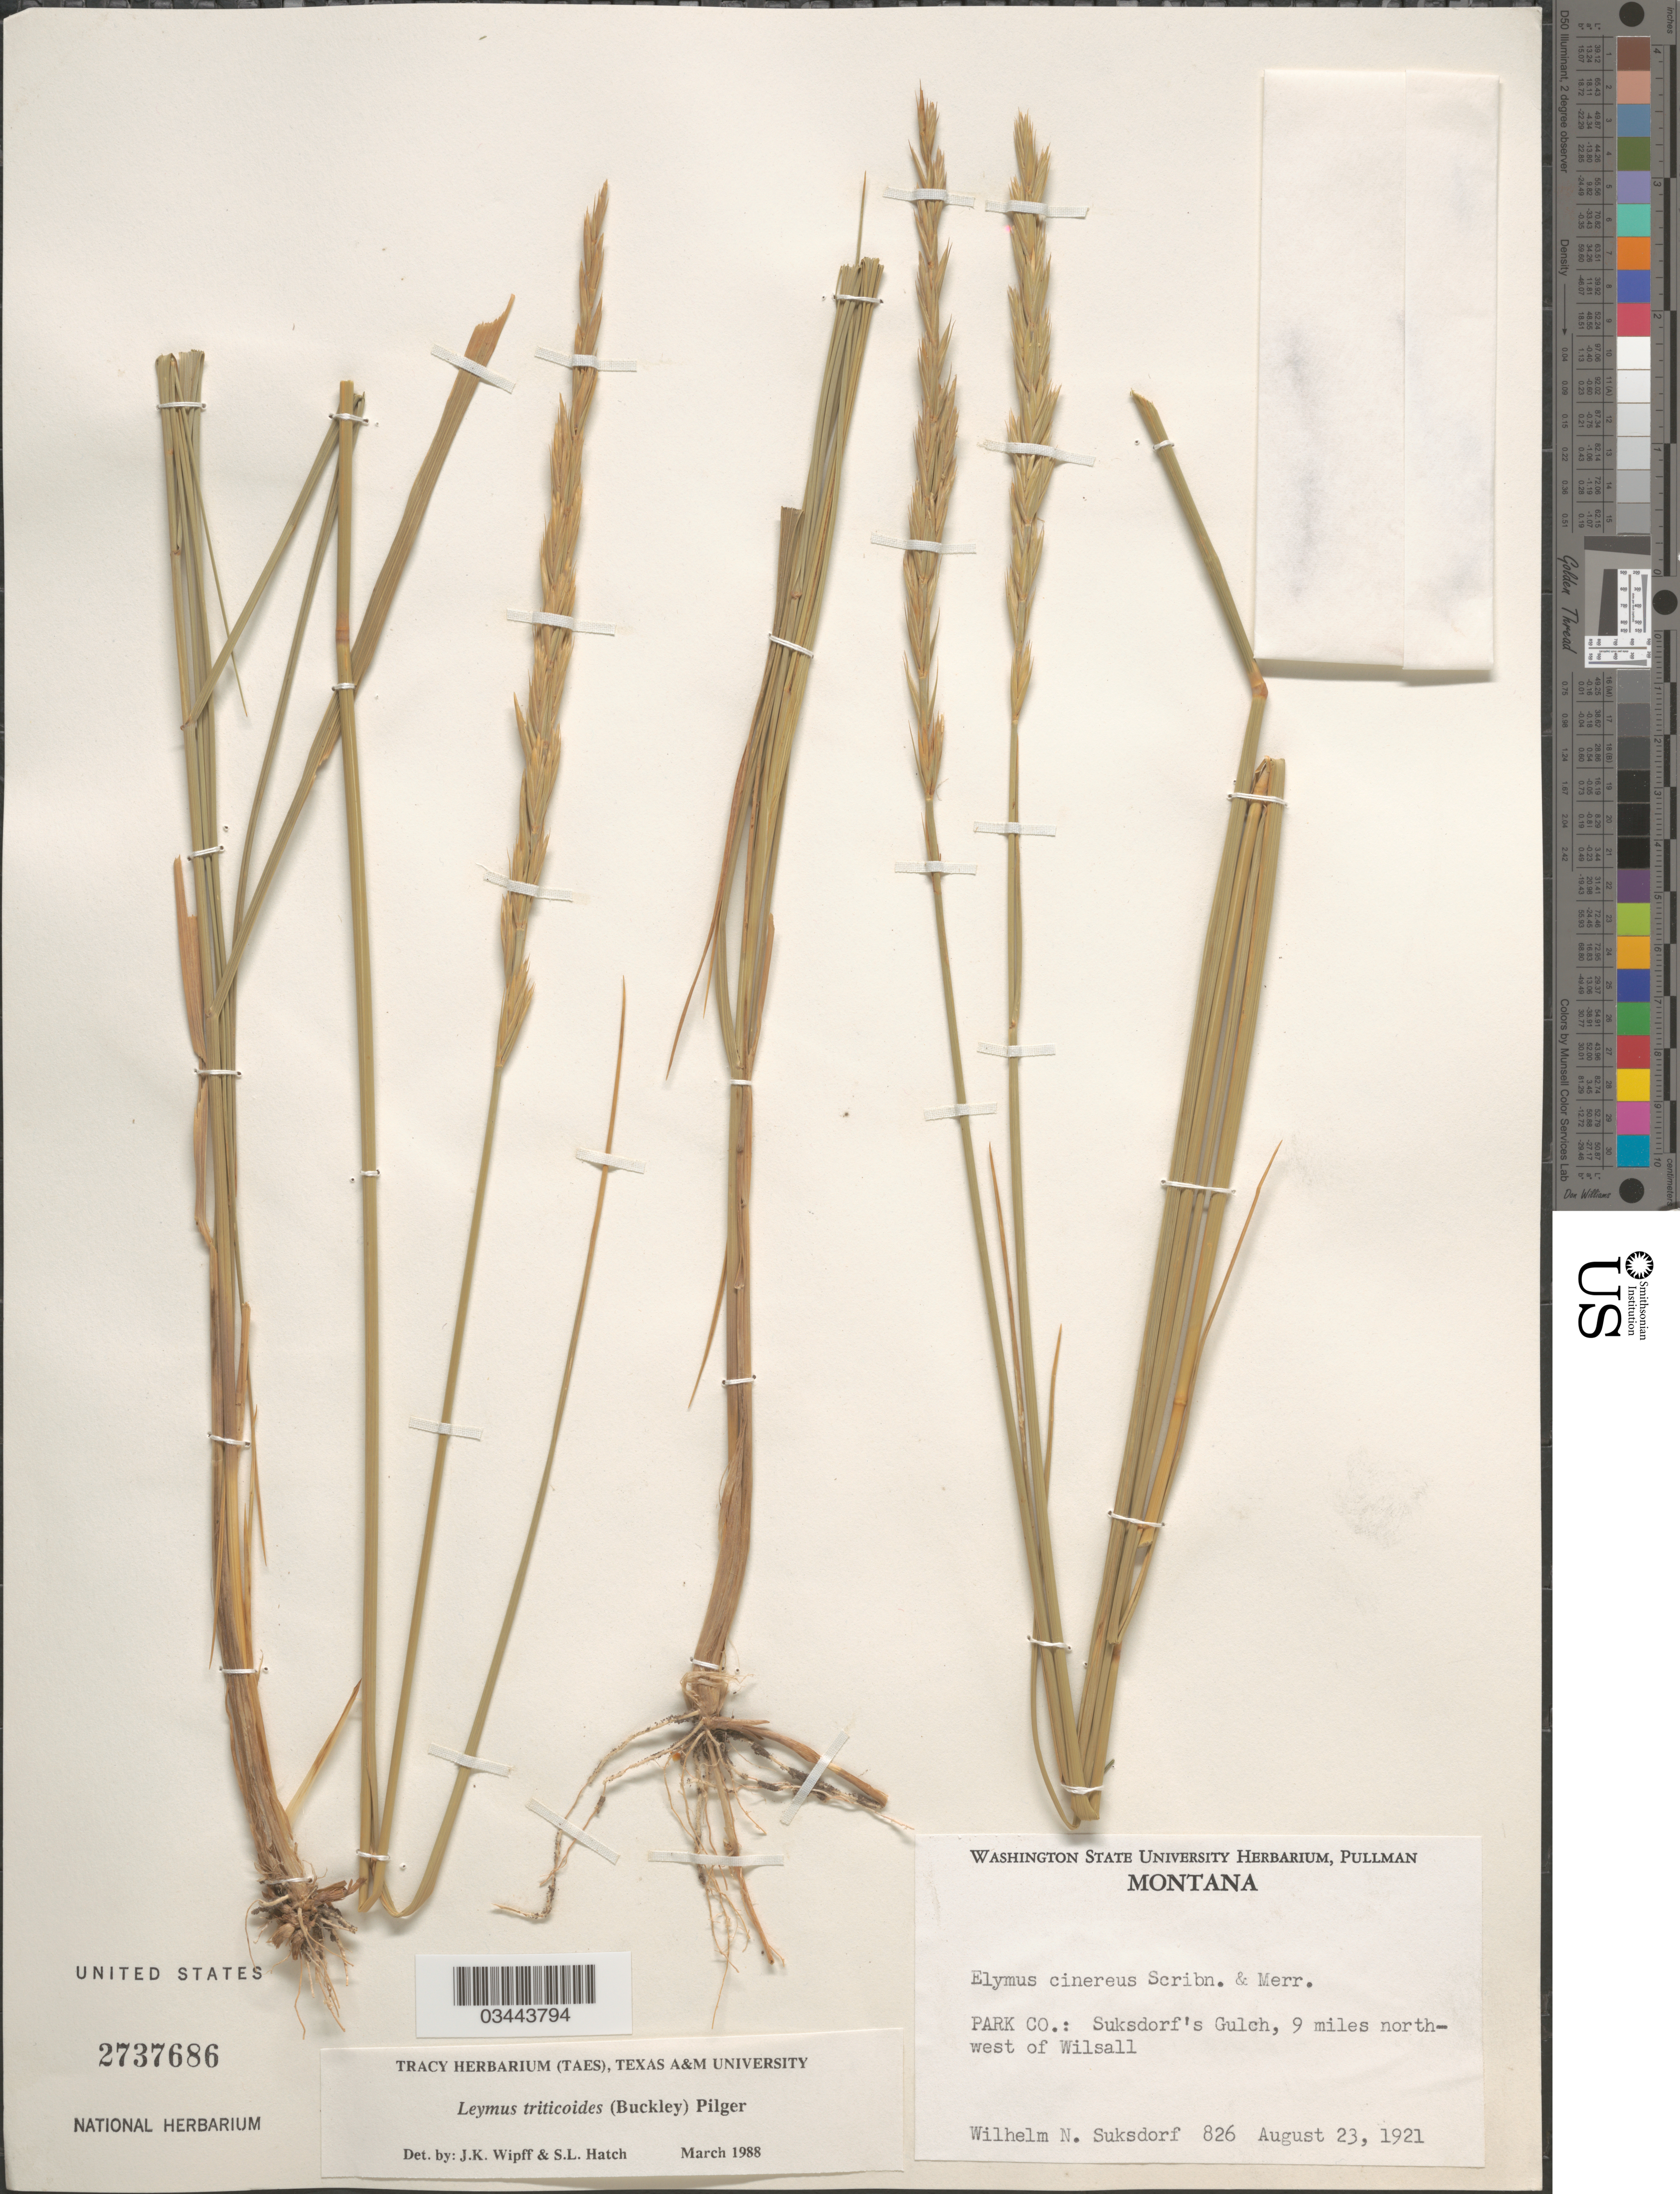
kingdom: Plantae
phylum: Tracheophyta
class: Liliopsida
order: Poales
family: Poaceae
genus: Leymus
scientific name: Leymus triticoides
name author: (Buckley) Pilg.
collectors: W. N. Suksdorf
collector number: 826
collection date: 1921-08-23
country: United States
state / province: Montana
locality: Park Co.: Suksdorf's Gulch, 9 miles northwest of Wilsall.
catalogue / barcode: US 2737686